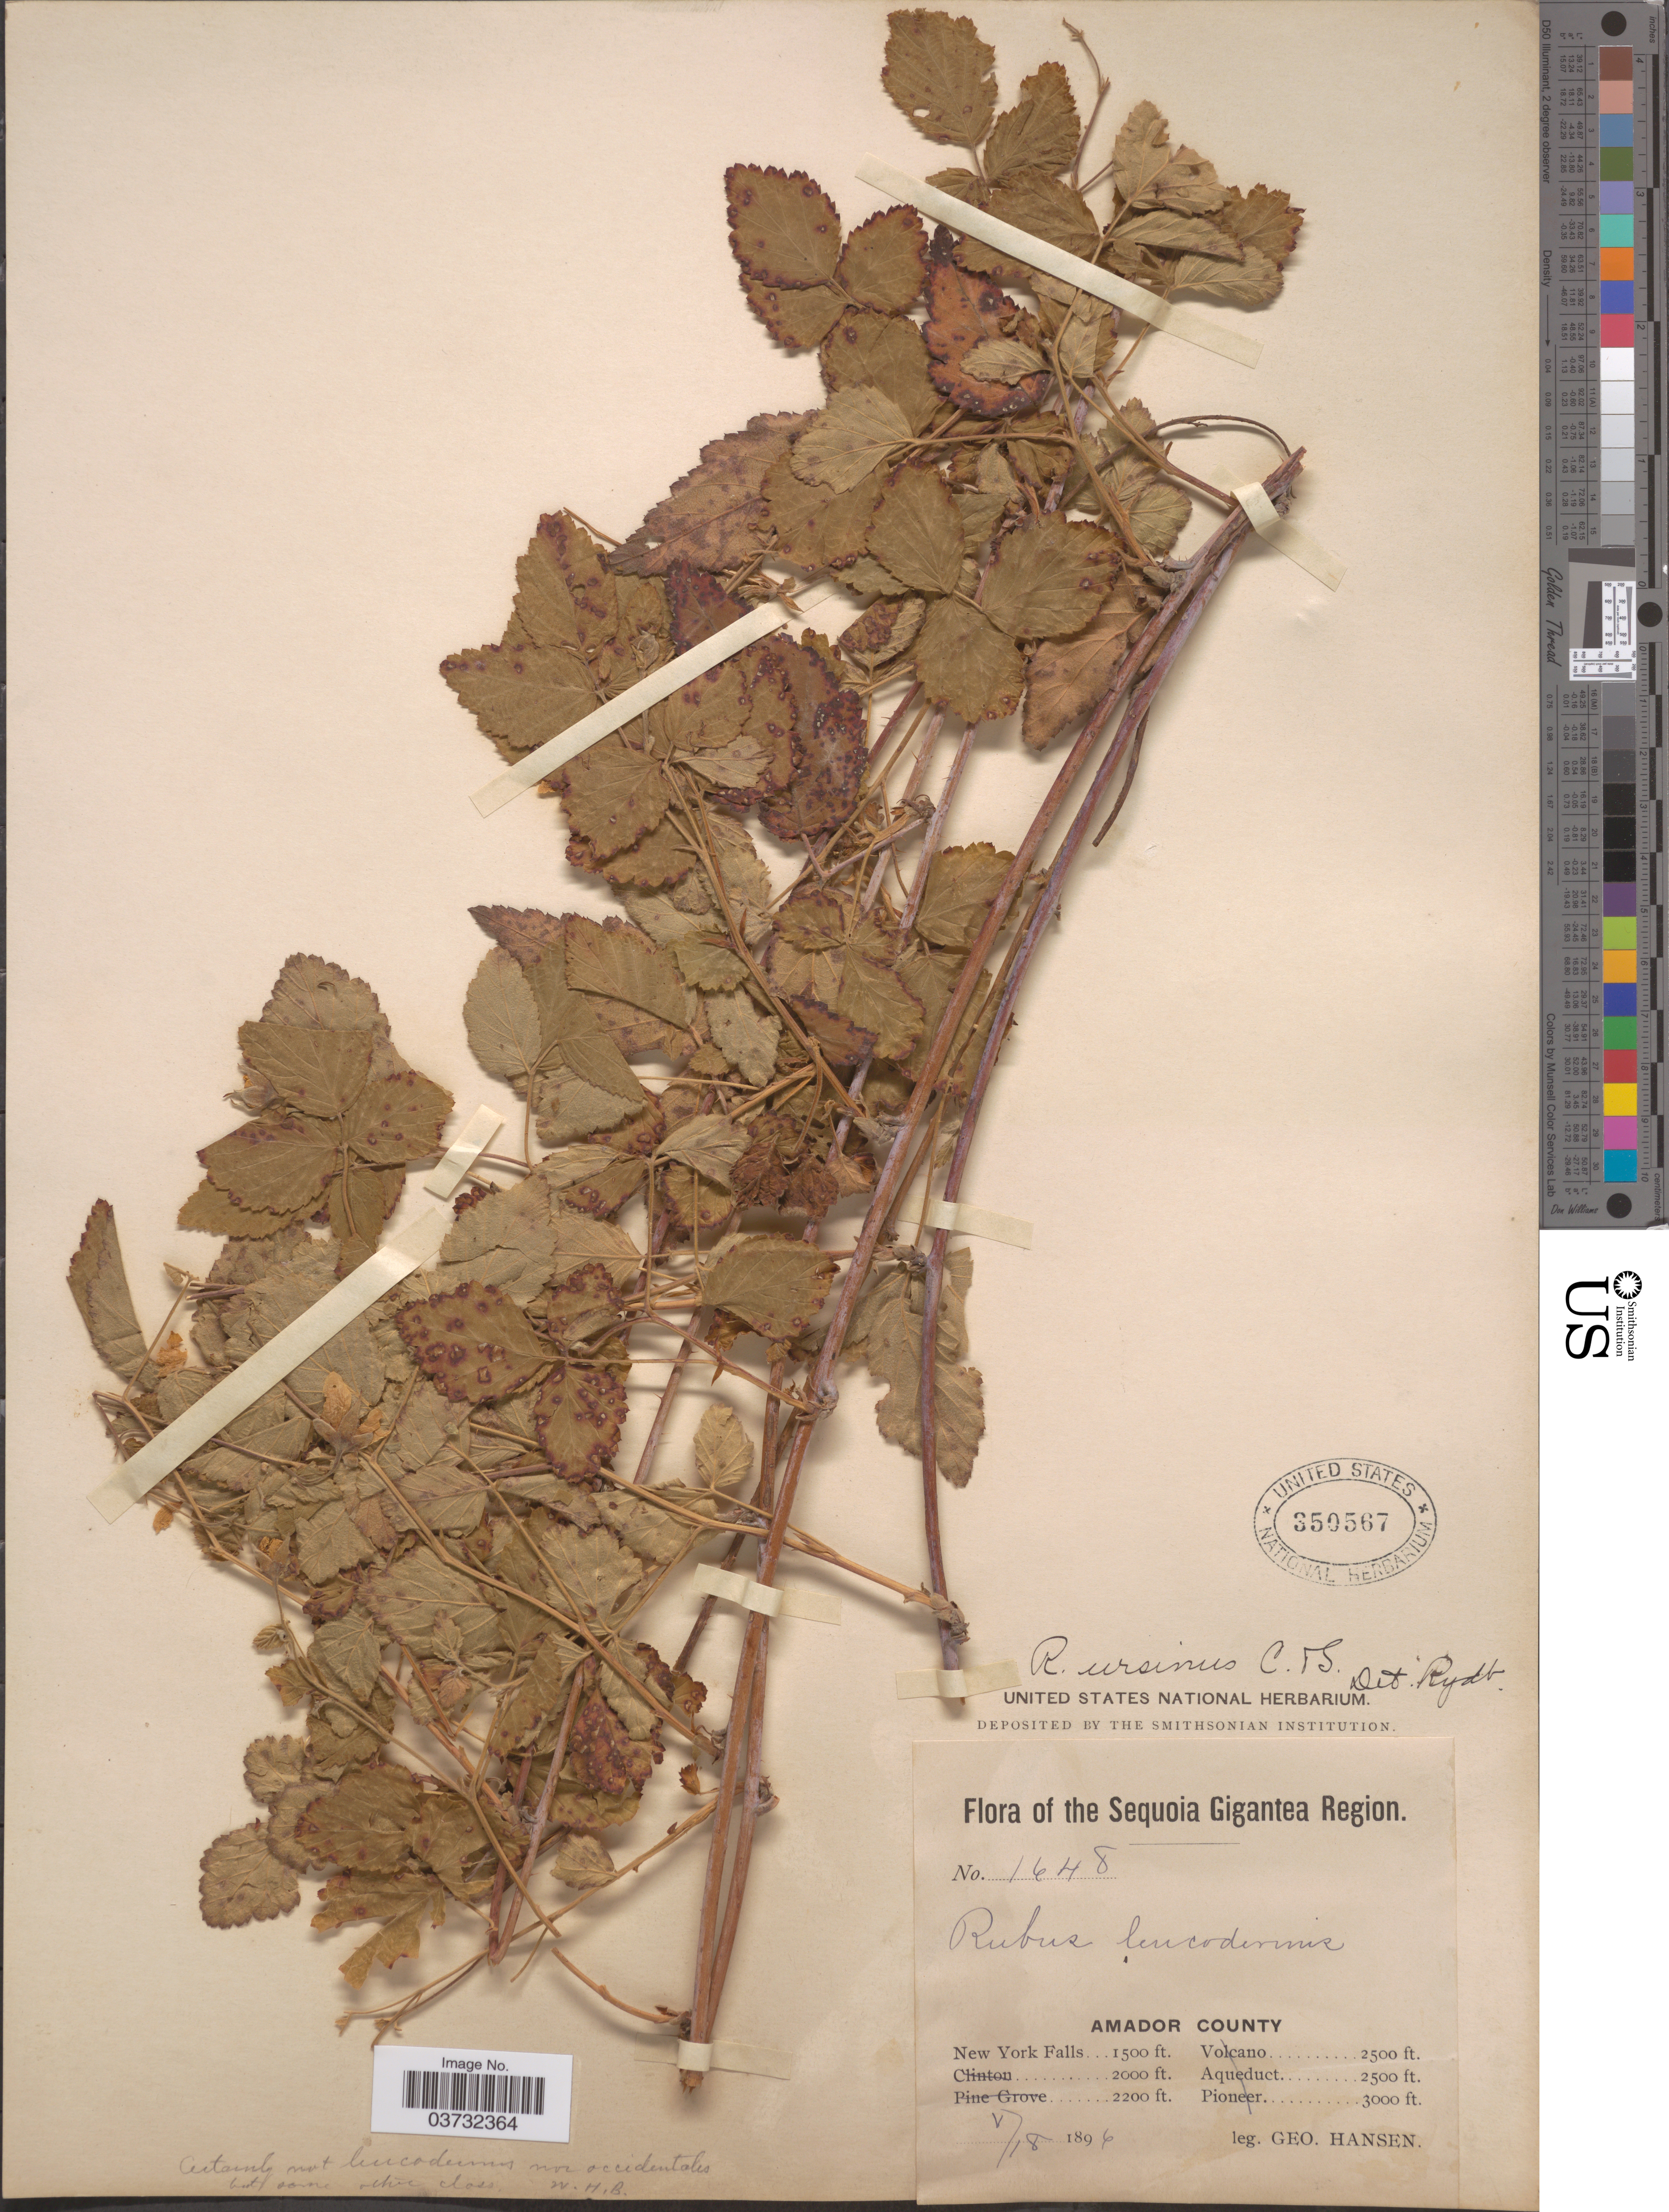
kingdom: Plantae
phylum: Tracheophyta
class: Magnoliopsida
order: Rosales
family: Rosaceae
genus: Rubus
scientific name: Rubus ursinus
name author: (Schltdl.) Cham.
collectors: G. Hansen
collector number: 1648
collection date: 1896-05-18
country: United States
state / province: California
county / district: Amador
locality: The Sequoia Gigantea Region. Amador County. New York Falls.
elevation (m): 457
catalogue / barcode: US 350567